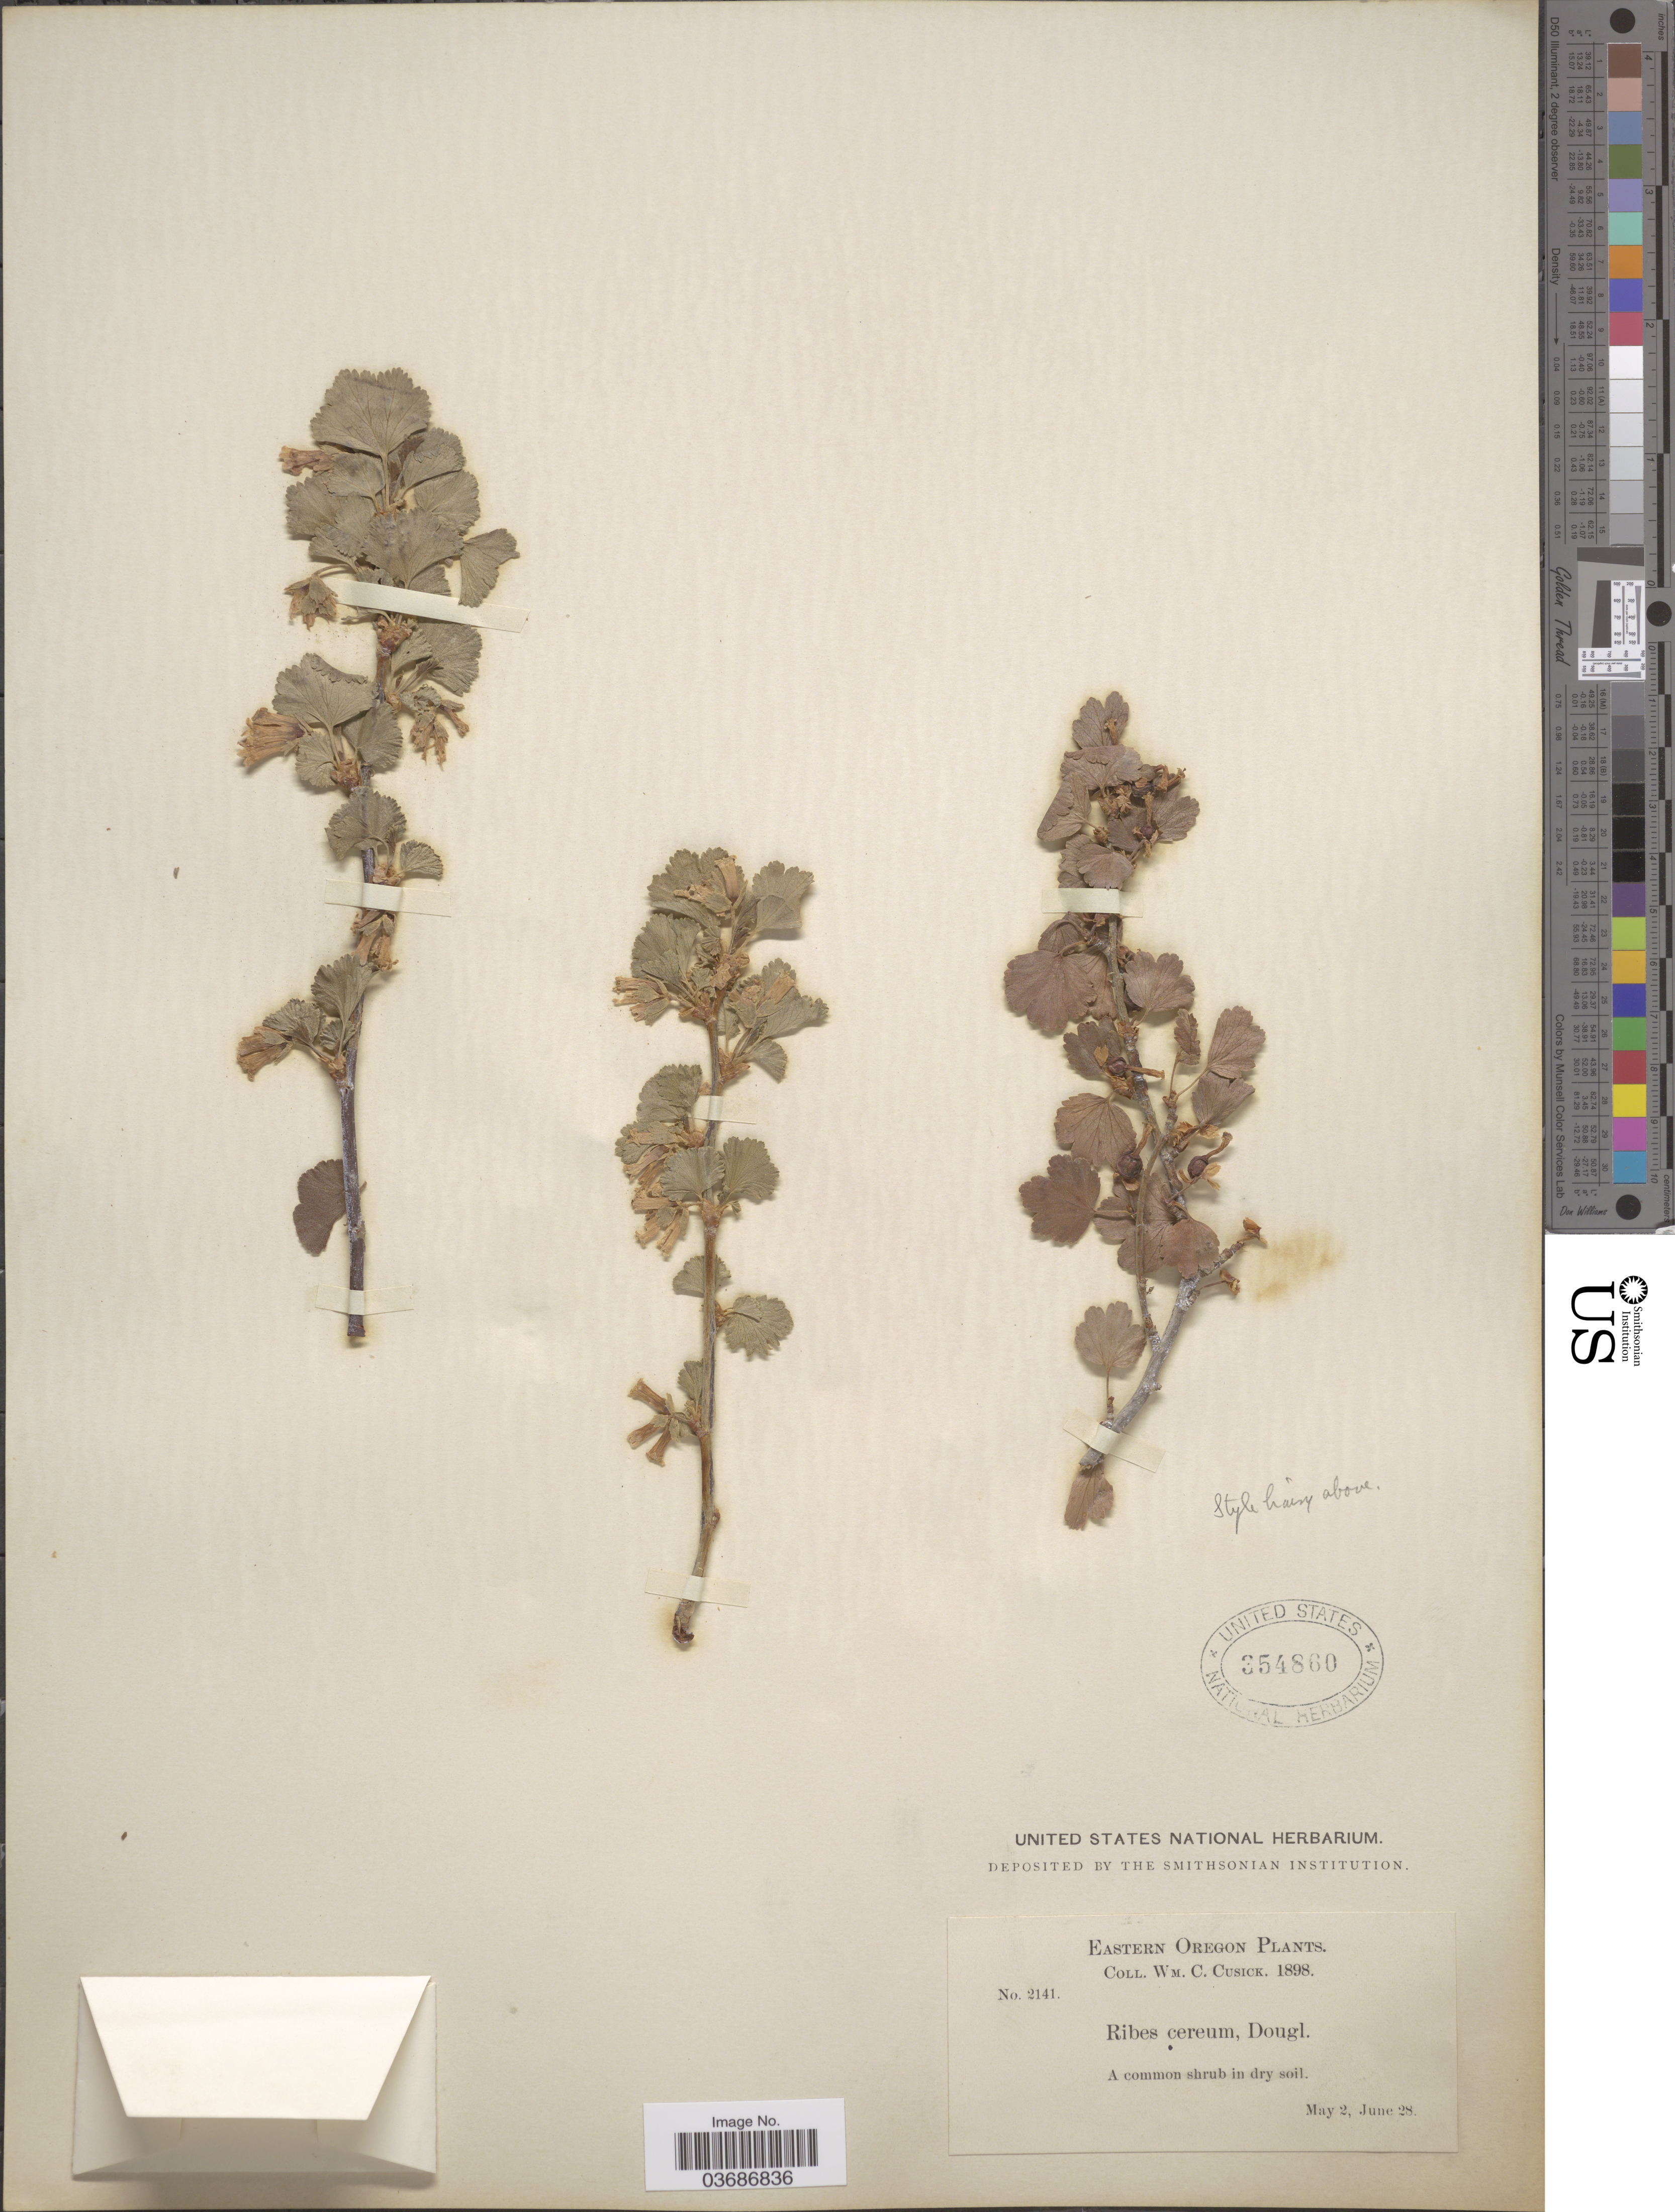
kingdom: Plantae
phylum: Tracheophyta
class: Magnoliopsida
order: Saxifragales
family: Grossulariaceae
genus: Ribes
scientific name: Ribes cereum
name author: Douglas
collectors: W. C. Cusick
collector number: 2141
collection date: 1898-05-02/1898-06-28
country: United States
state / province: Oregon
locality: Eastern Oregon.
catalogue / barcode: US 354860